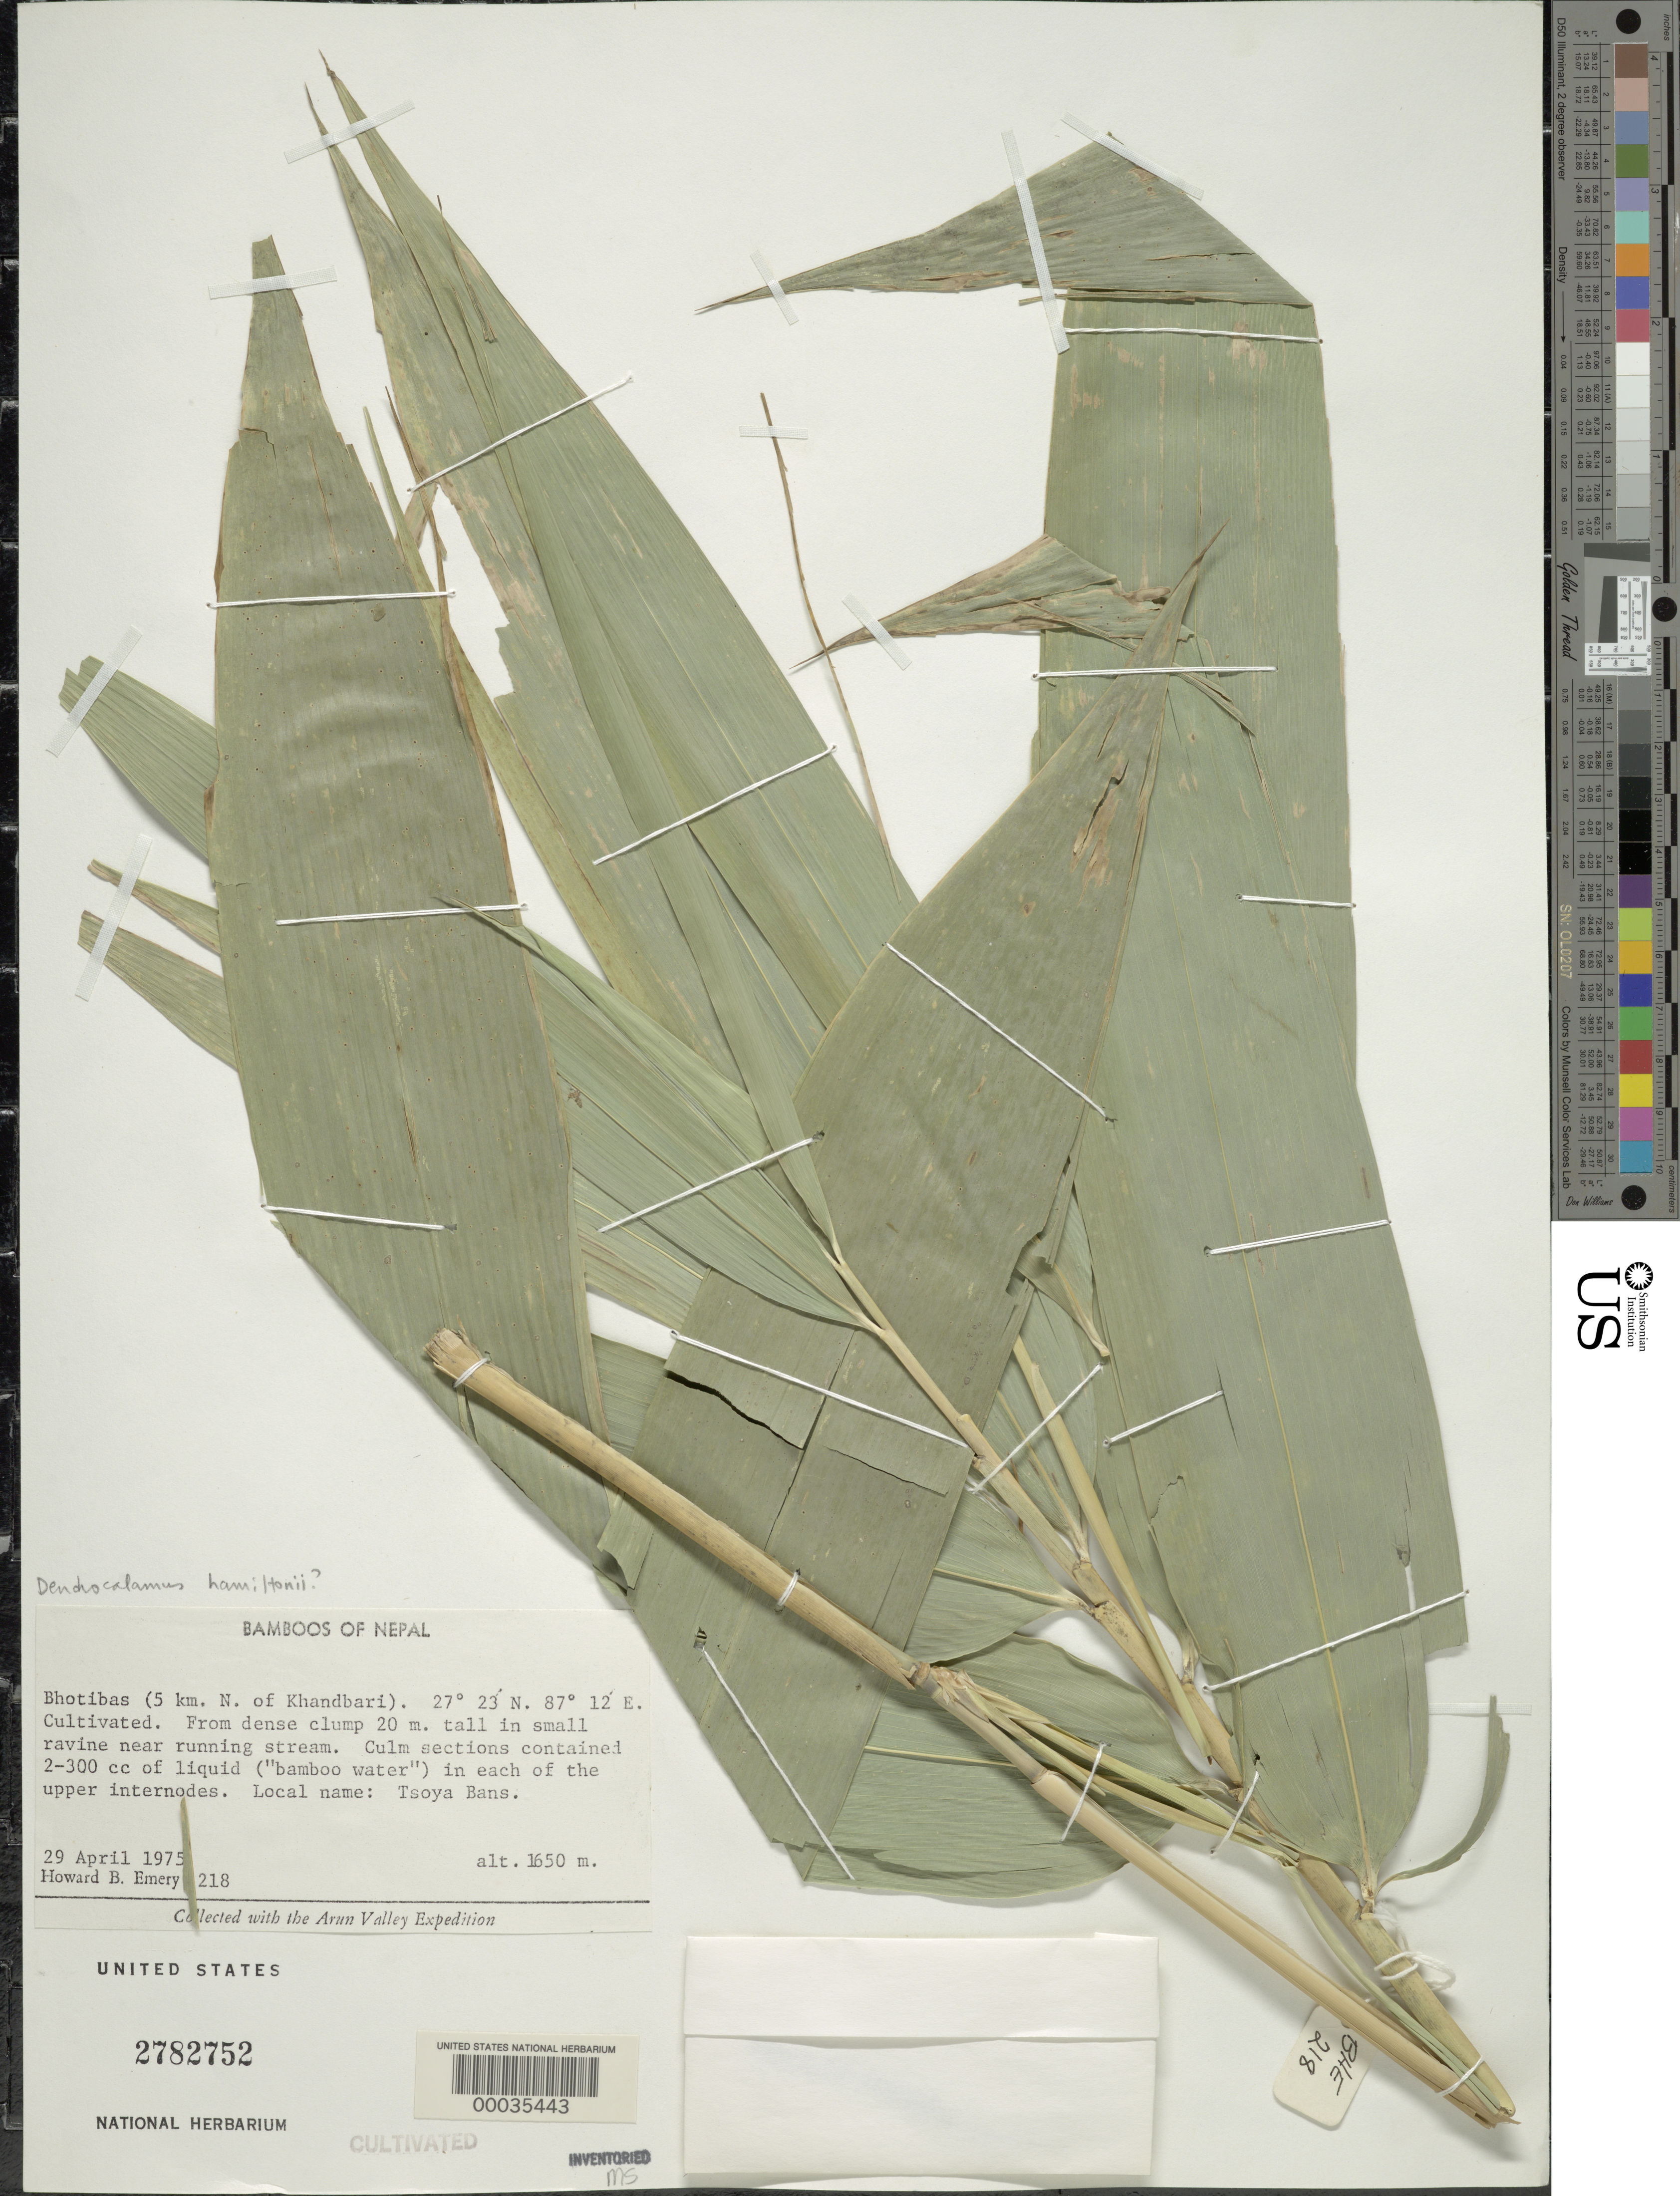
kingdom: Plantae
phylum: Tracheophyta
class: Liliopsida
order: Poales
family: Poaceae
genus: Dendrocalamus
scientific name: Dendrocalamus hamiltonii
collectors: H. B. Emery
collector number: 218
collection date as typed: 29 Apr 1975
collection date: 1975-04-29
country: Nepal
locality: Bhotibas, khandbari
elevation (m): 1650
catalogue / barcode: US 2782752